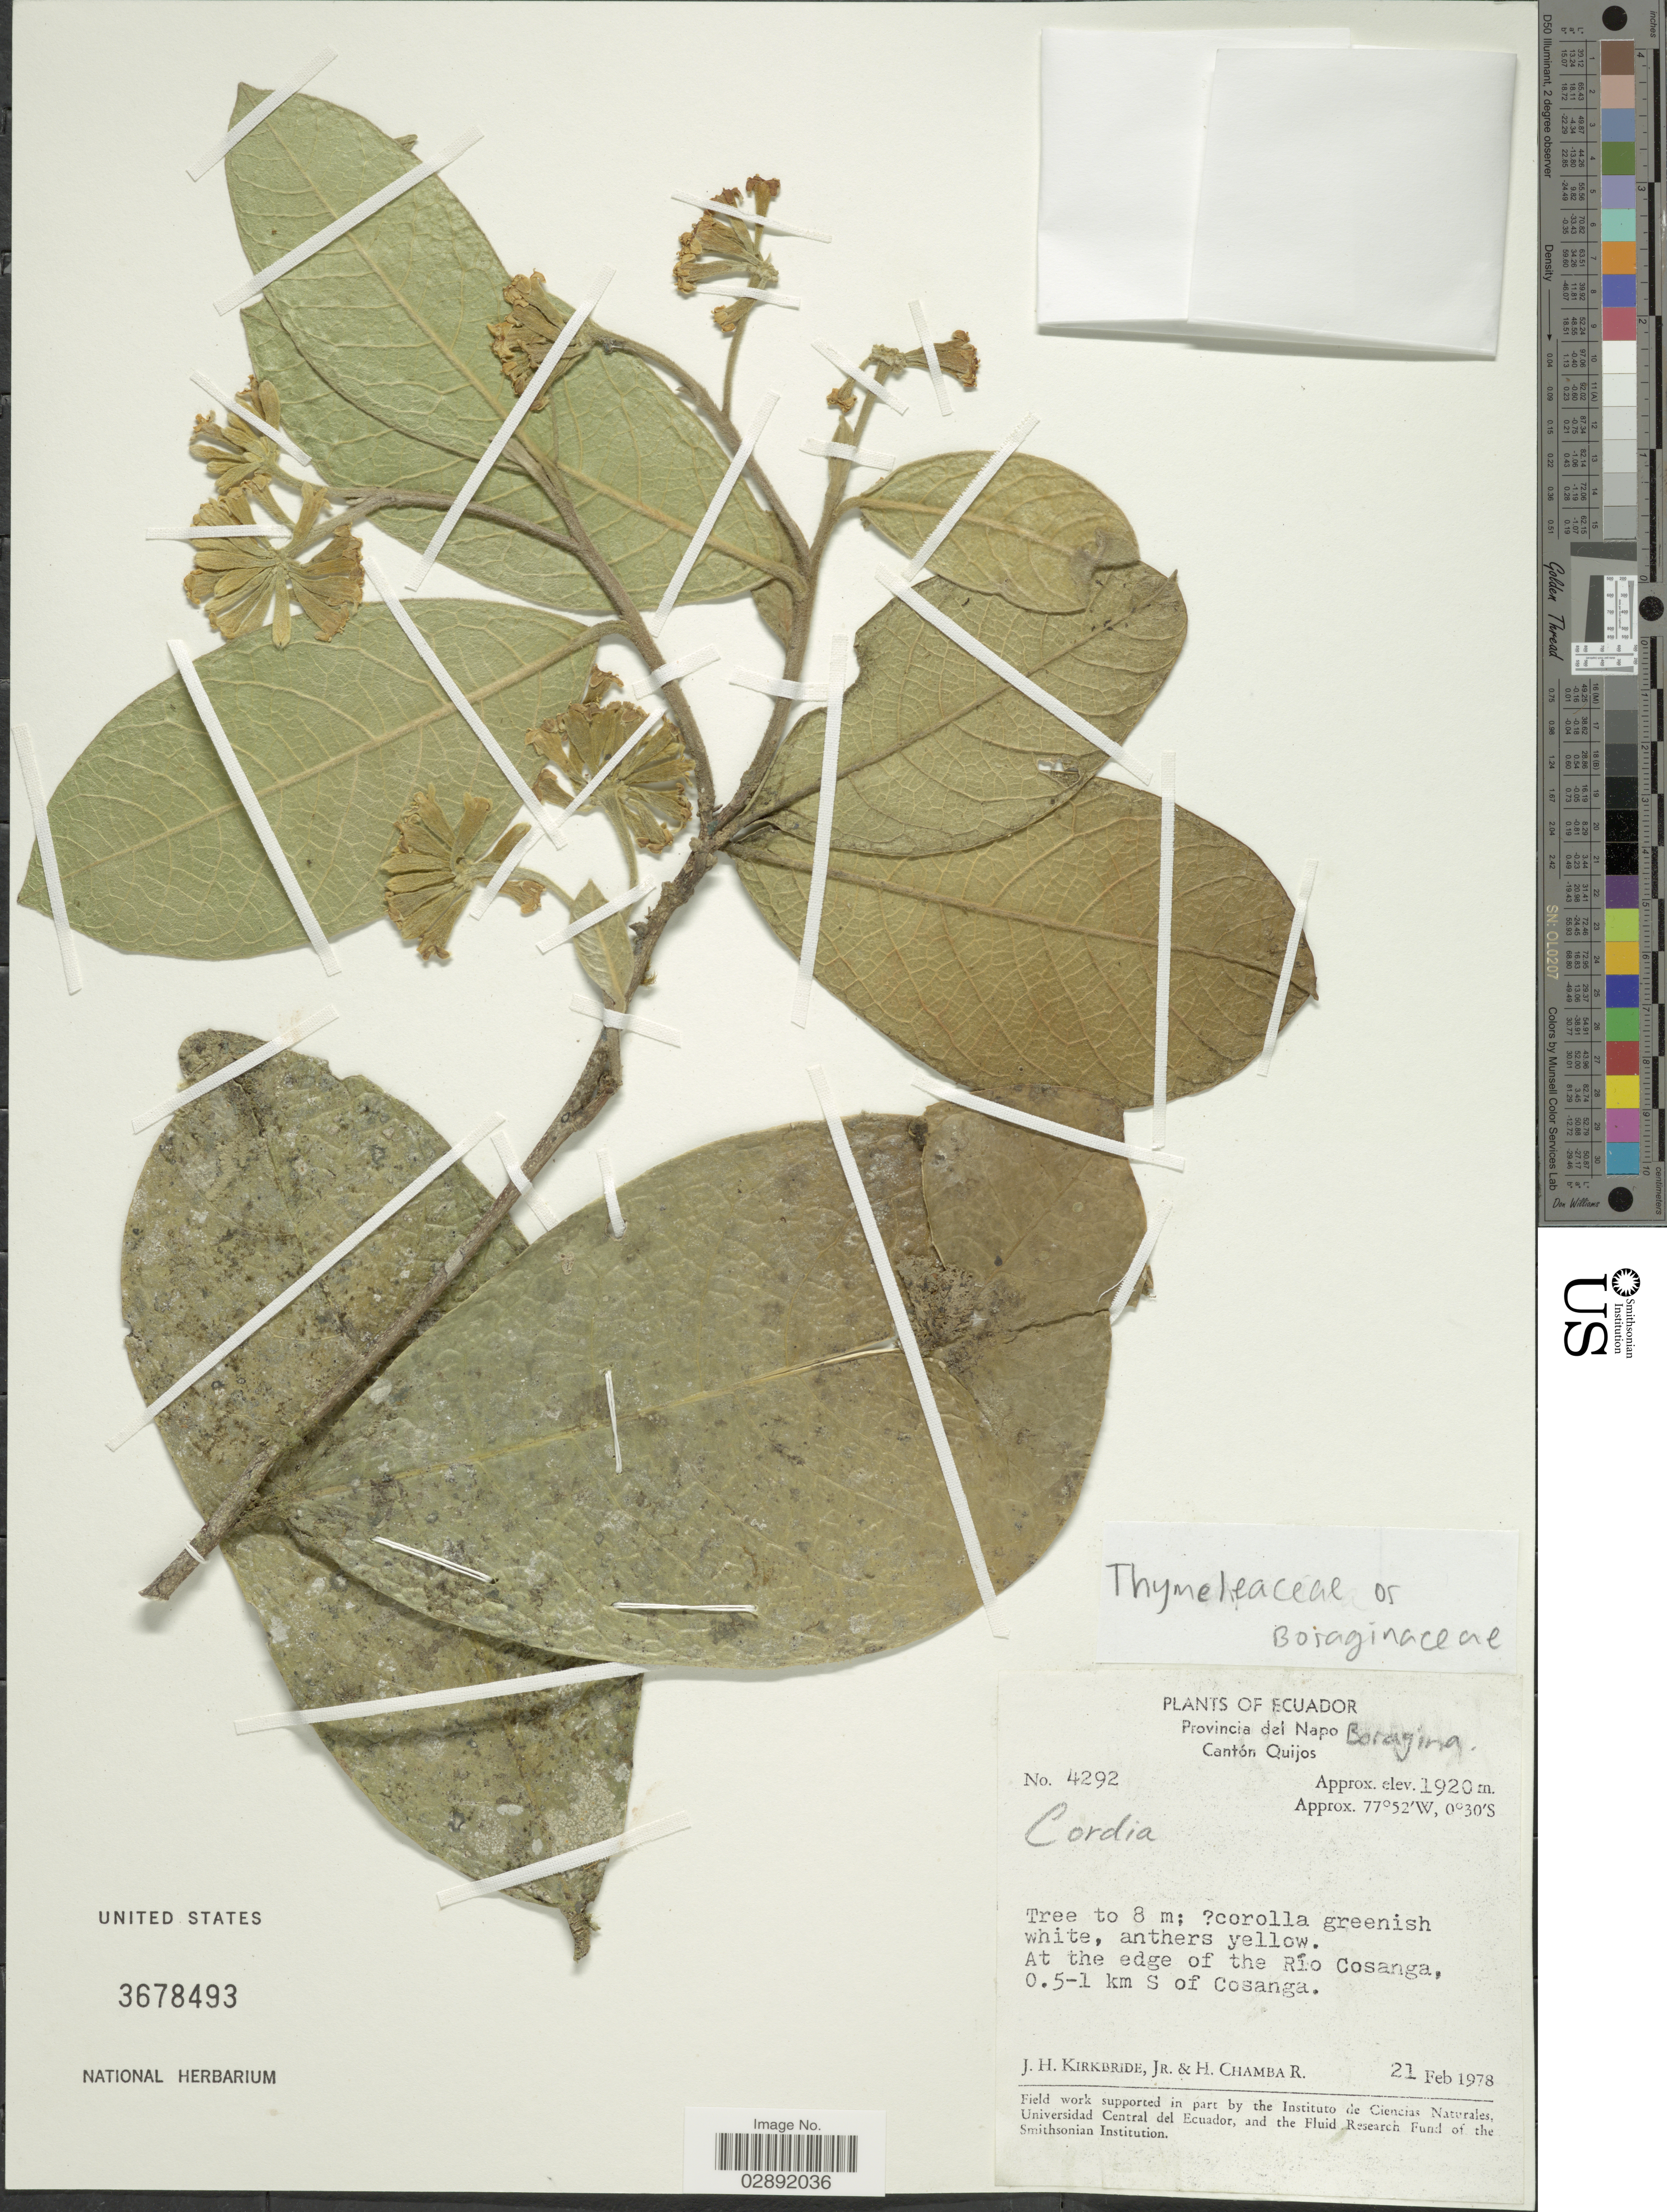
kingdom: Plantae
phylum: Tracheophyta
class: Magnoliopsida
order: Boraginales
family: Cordiaceae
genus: Cordia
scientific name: Cordia sp.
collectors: J. H. Kirkbride & H. Chamba R.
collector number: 4292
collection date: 1978-02-21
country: Ecuador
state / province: Napo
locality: Cantón Quijos, Boragina, At the edge of the Río Cosanga, 0.5-1 km S of Cosanga.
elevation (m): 1920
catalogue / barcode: US 3678493